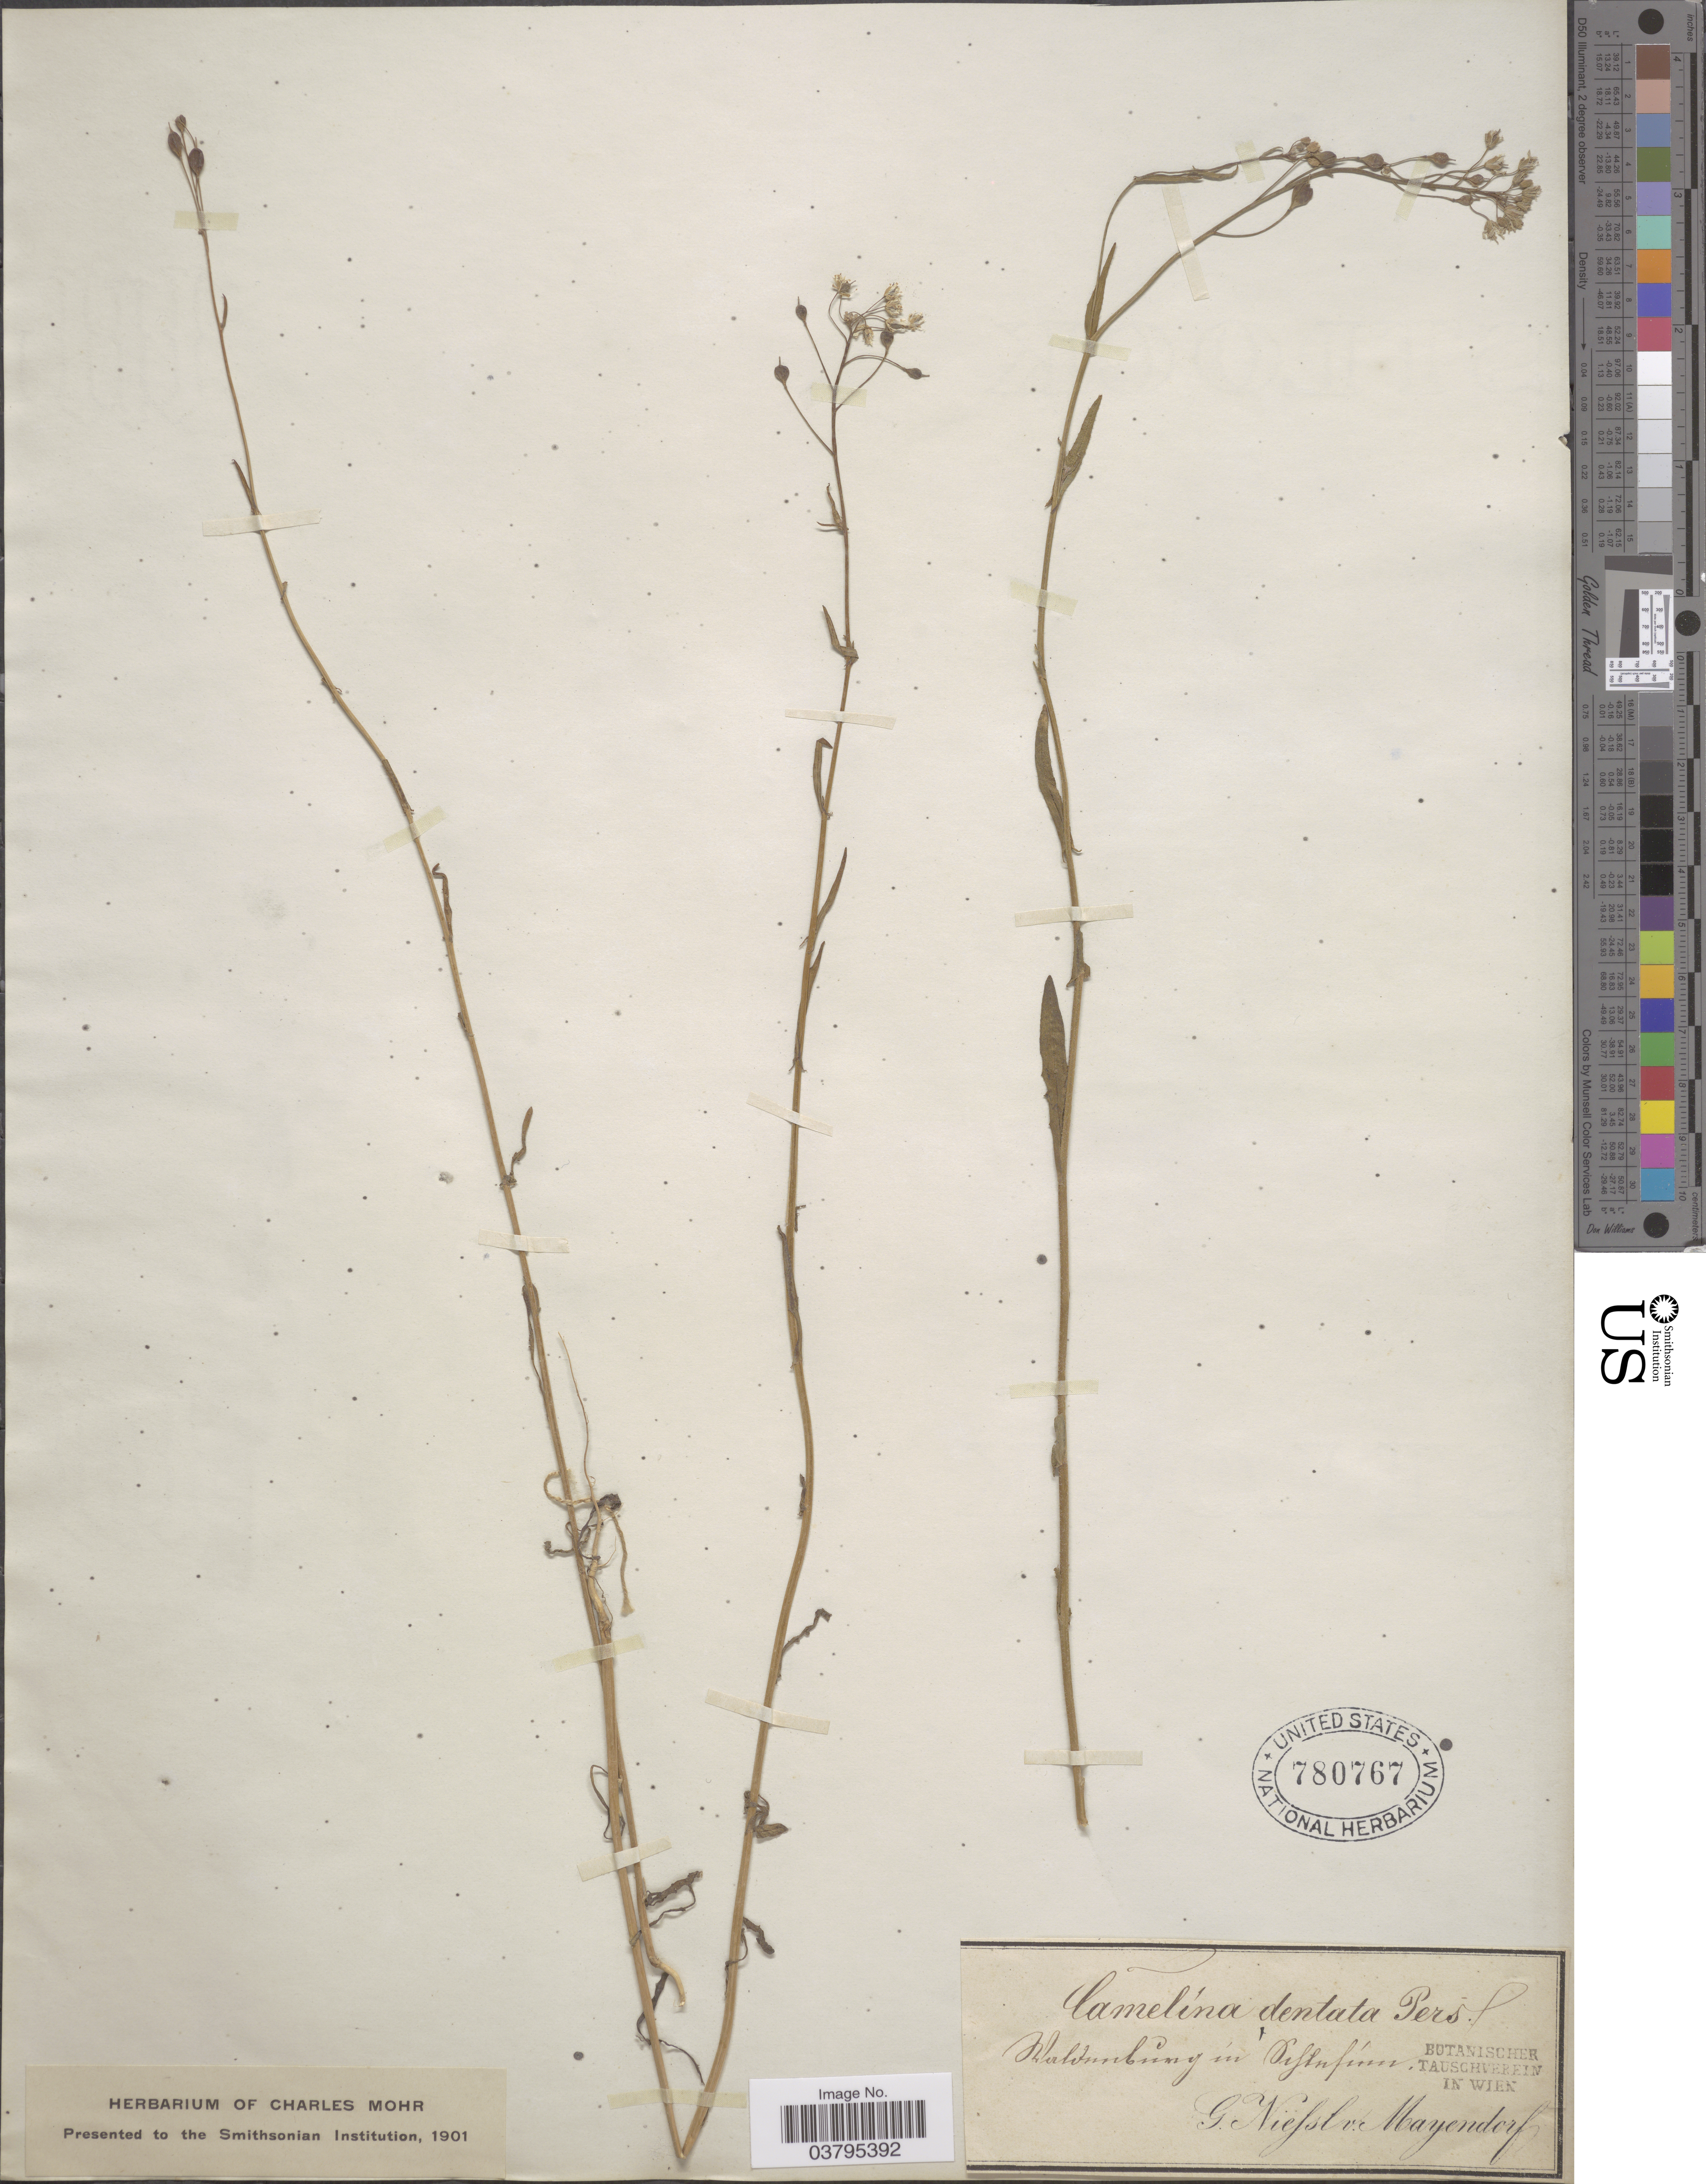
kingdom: Plantae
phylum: Tracheophyta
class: Magnoliopsida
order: Brassicales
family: Brassicaceae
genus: Camelina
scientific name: Camelina dentata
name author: (Willd.) Pers.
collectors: G. Mayendorf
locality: Herldunbring in Diftnfim. [interpreted]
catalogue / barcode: US 780767